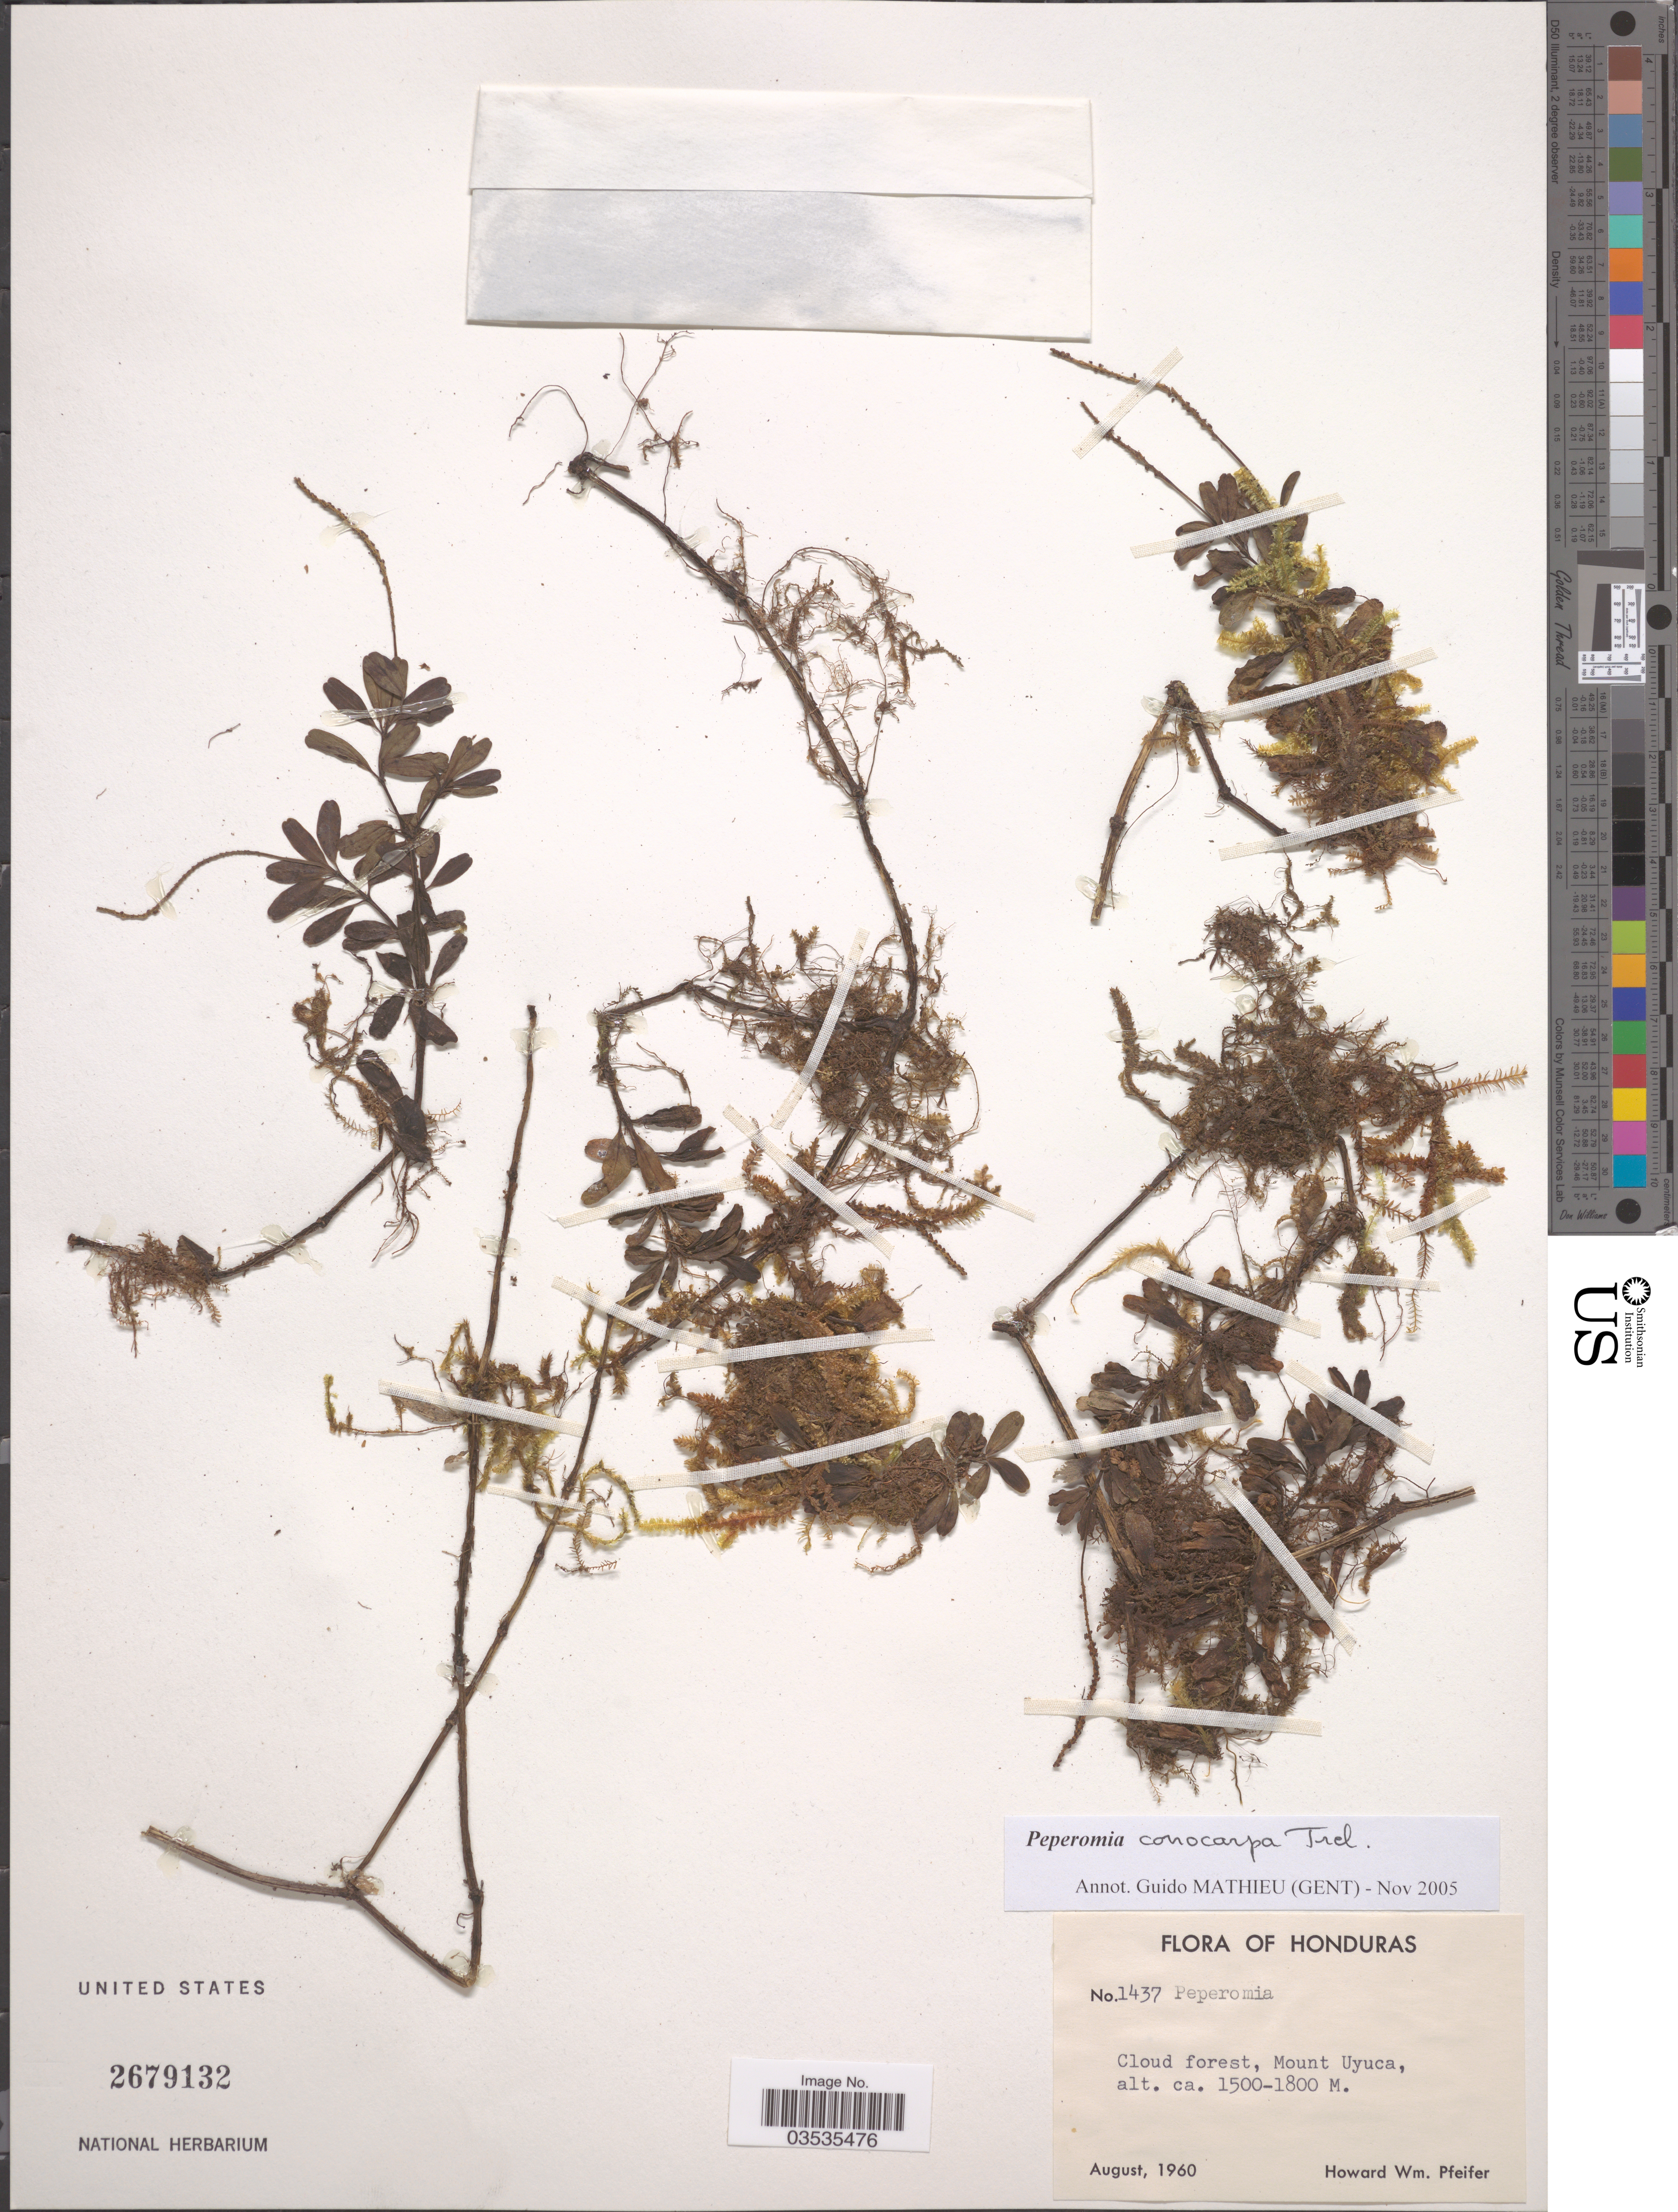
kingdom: Plantae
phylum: Tracheophyta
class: Magnoliopsida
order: Piperales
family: Piperaceae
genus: Peperomia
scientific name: Peperomia conocarpa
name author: Trel. in Yunck.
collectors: H. W. Pfeifer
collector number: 1437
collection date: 1960-08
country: Honduras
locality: Cloud forest, Mount Uyuca.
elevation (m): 1500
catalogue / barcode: US 2679132